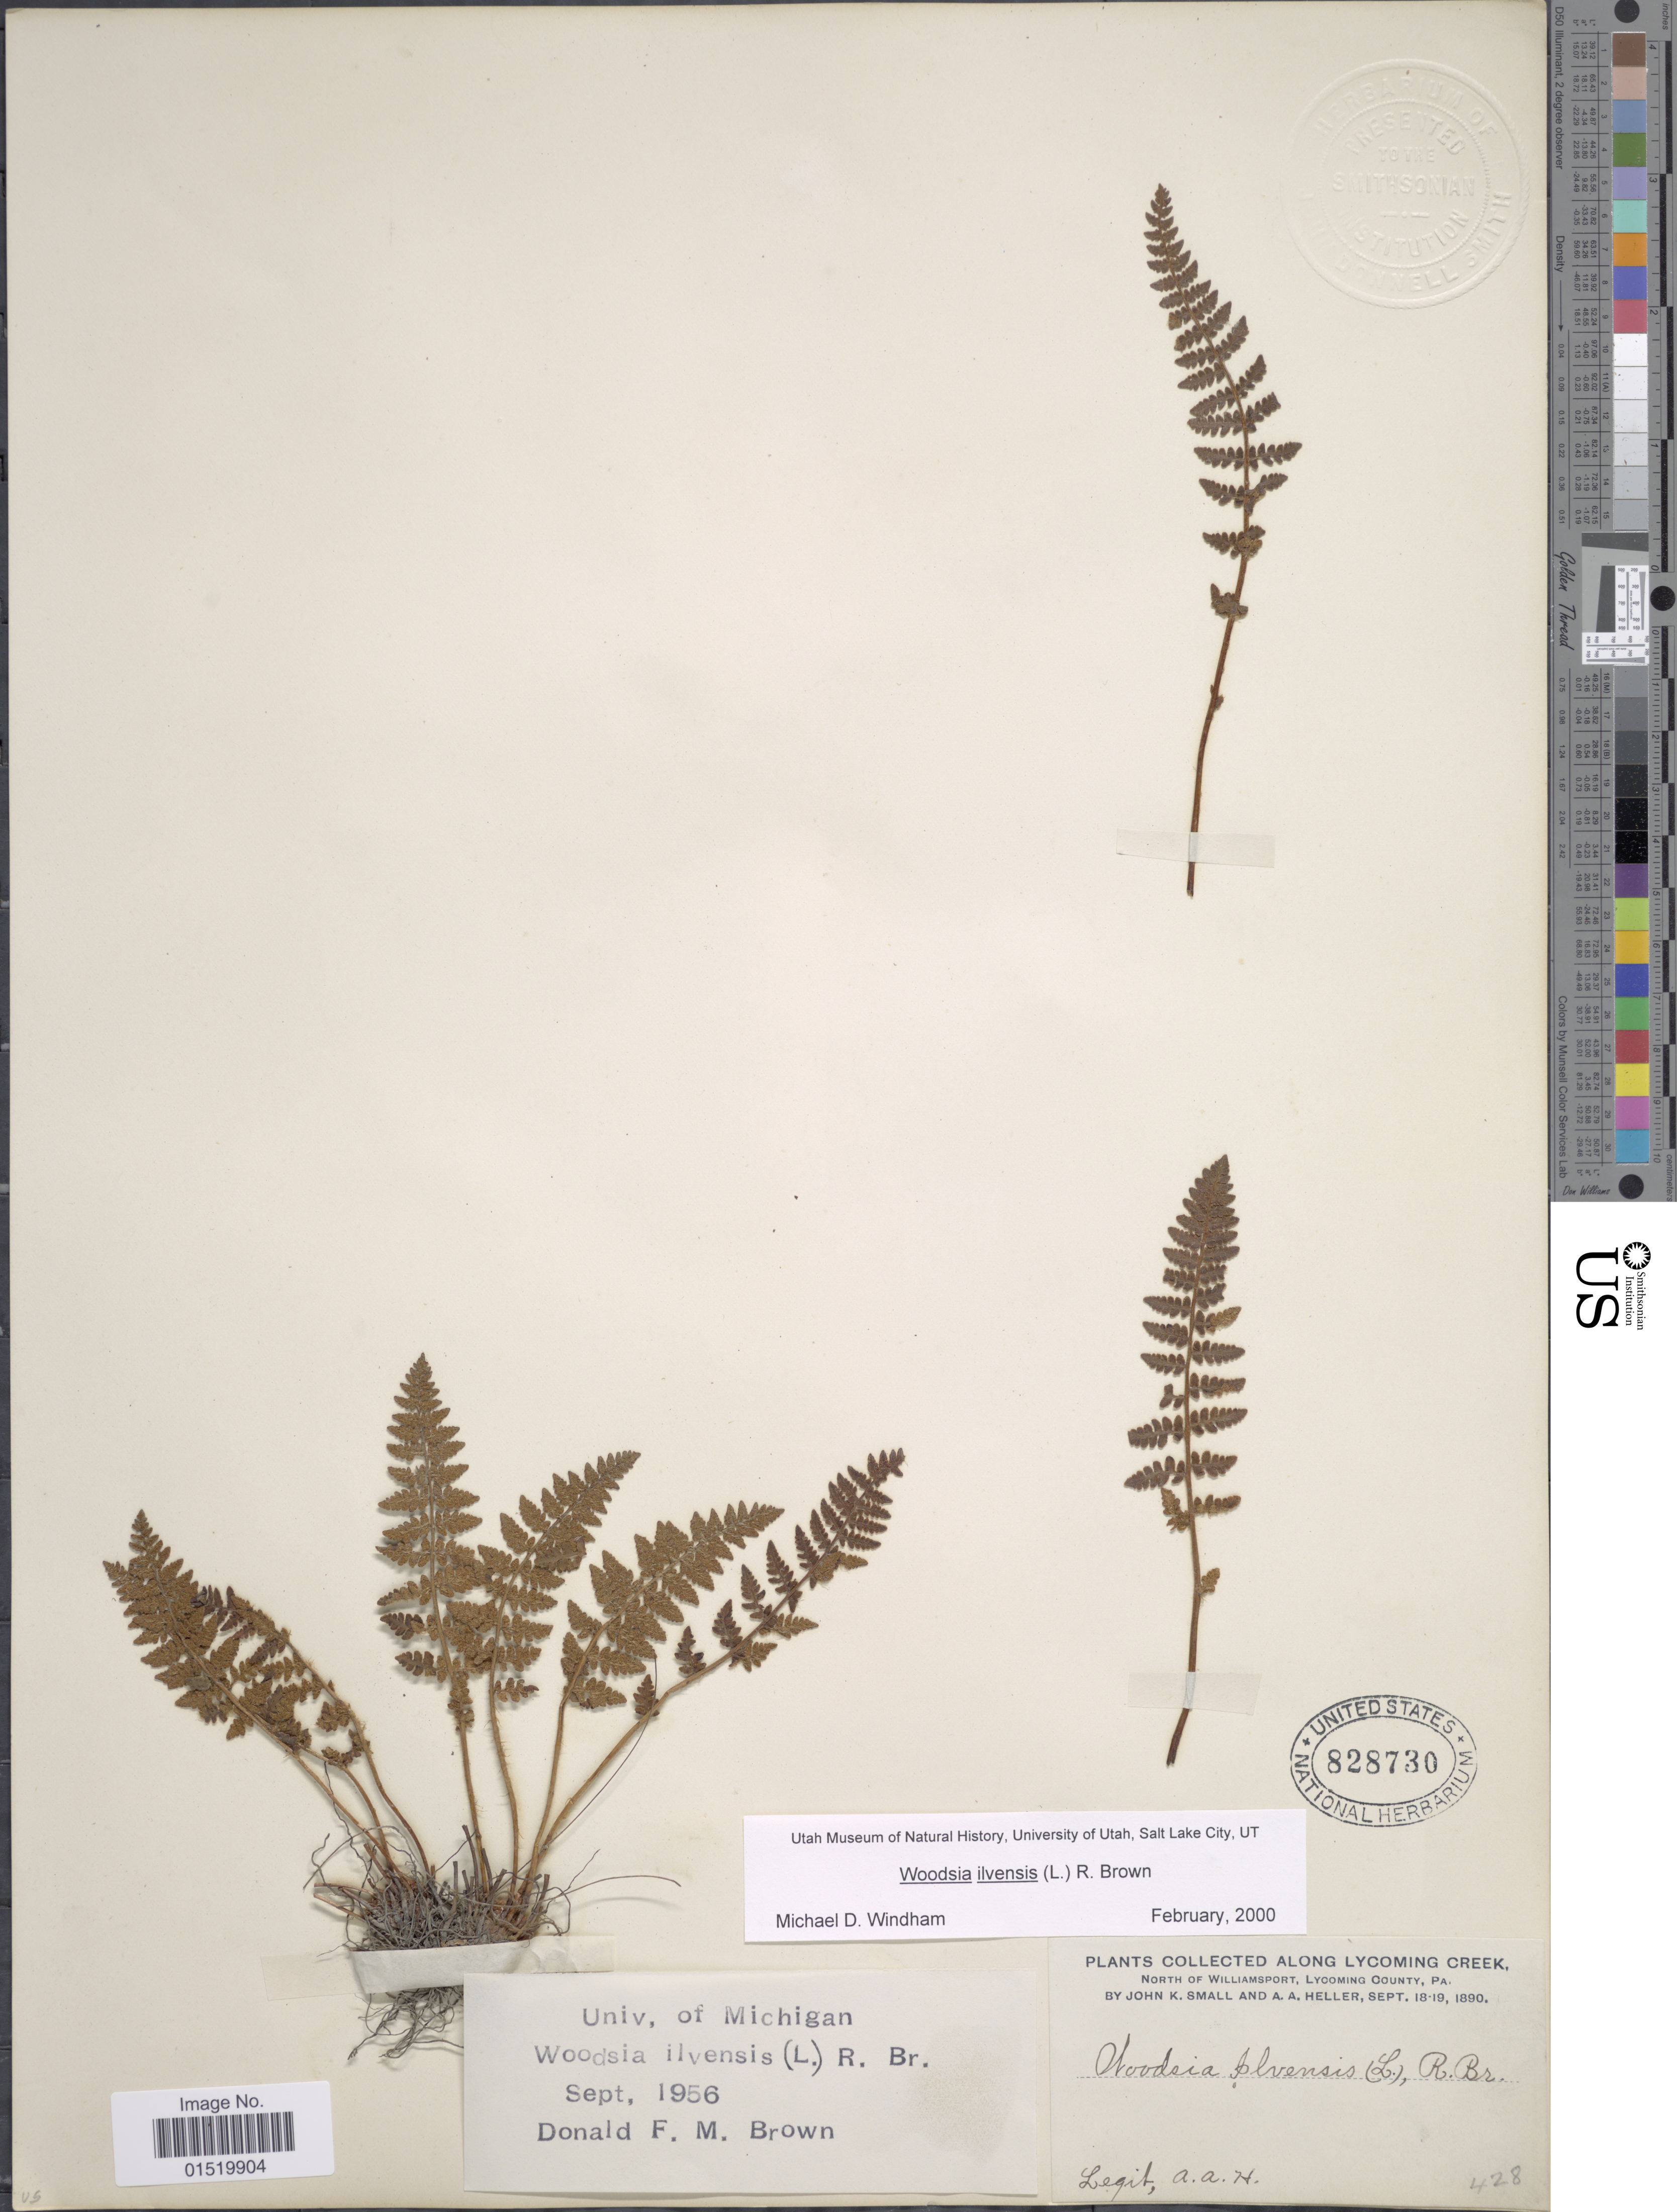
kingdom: Plantae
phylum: Tracheophyta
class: Polypodiopsida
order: Polypodiales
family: Woodsiaceae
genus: Woodsia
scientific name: Woodsia ilvensis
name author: (L.) R. Br.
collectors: A. A. Heller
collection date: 1890-09-18/1890-09-19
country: United States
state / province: Pennsylvania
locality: Along Lycoming Creek, North of Williamsport, Lycoming County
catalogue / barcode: US 828730